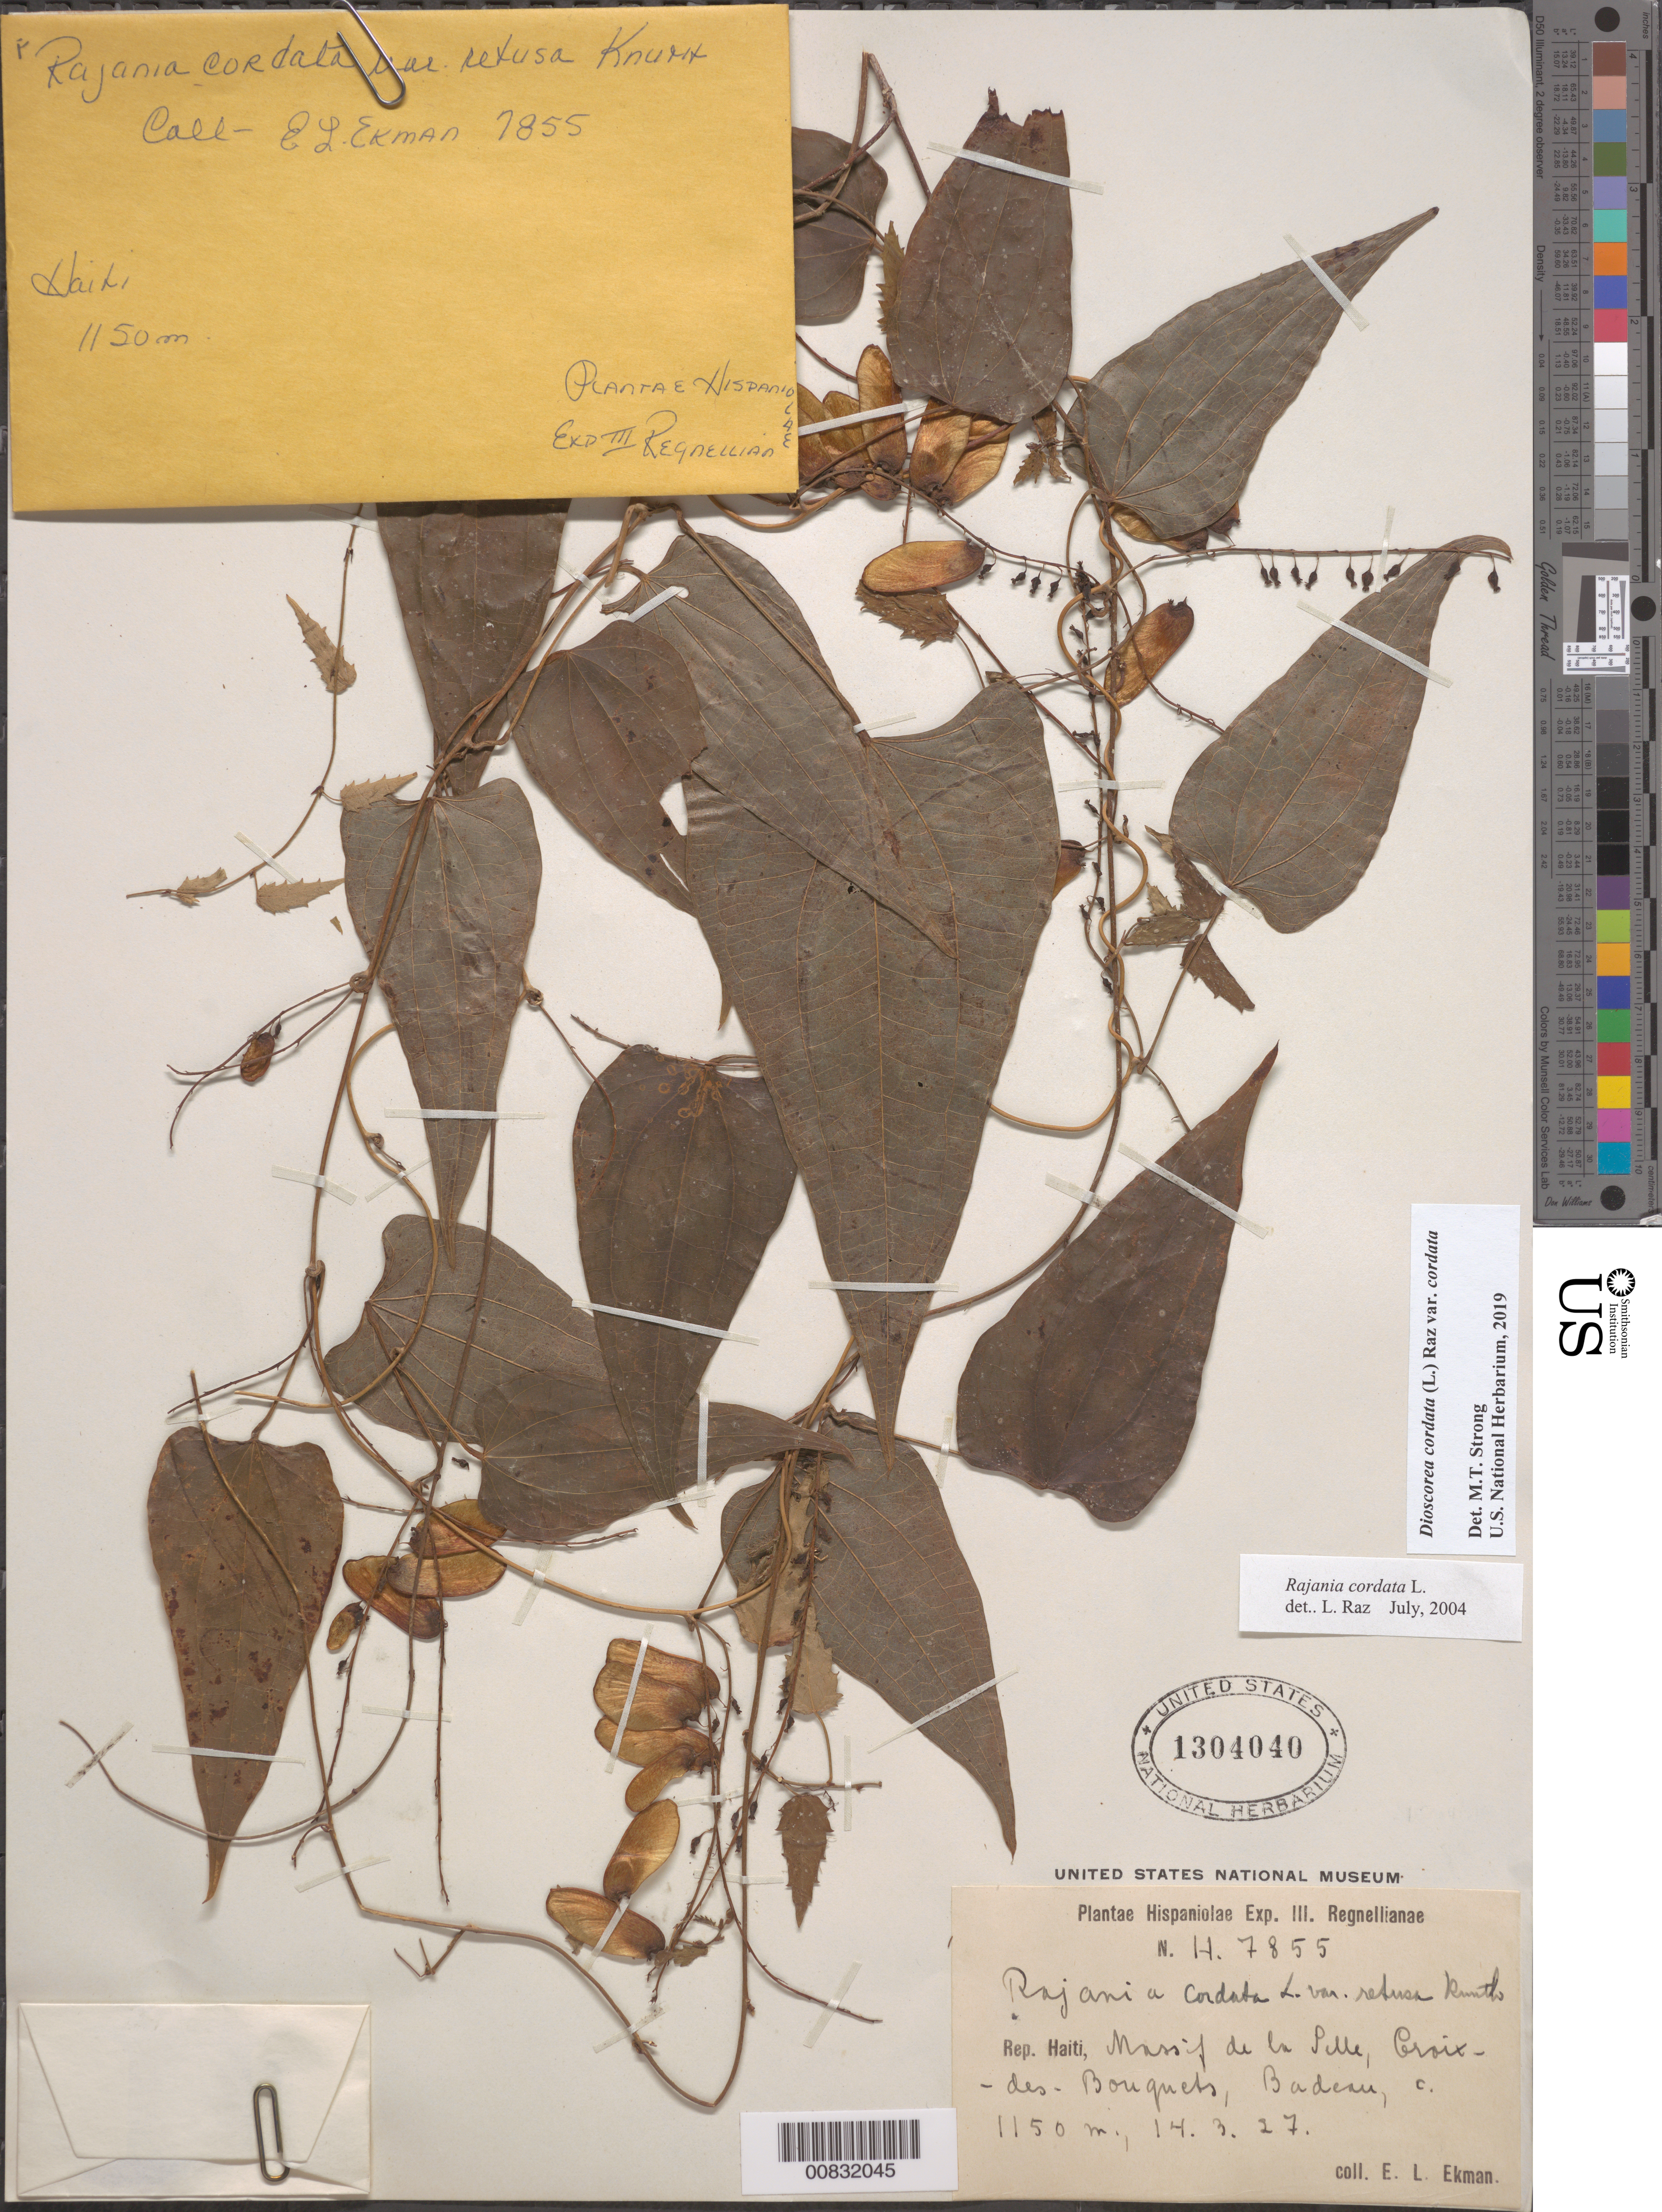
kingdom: Plantae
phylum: Tracheophyta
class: Liliopsida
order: Dioscoreales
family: Dioscoreaceae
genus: Dioscorea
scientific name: Dioscorea cordata var. cordata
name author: (L.) Raz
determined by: Strong, M. T., (US), Smithsonian Institution - National Museum of Natural History (UNITED STATES)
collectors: E. L. Ekman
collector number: H 7855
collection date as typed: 14 Mar 1927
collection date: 1927-03-14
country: Haiti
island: Hispaniola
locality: Massif de la Selle, Croix des Bouquets, Badeau.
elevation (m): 1150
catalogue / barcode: US 1304040